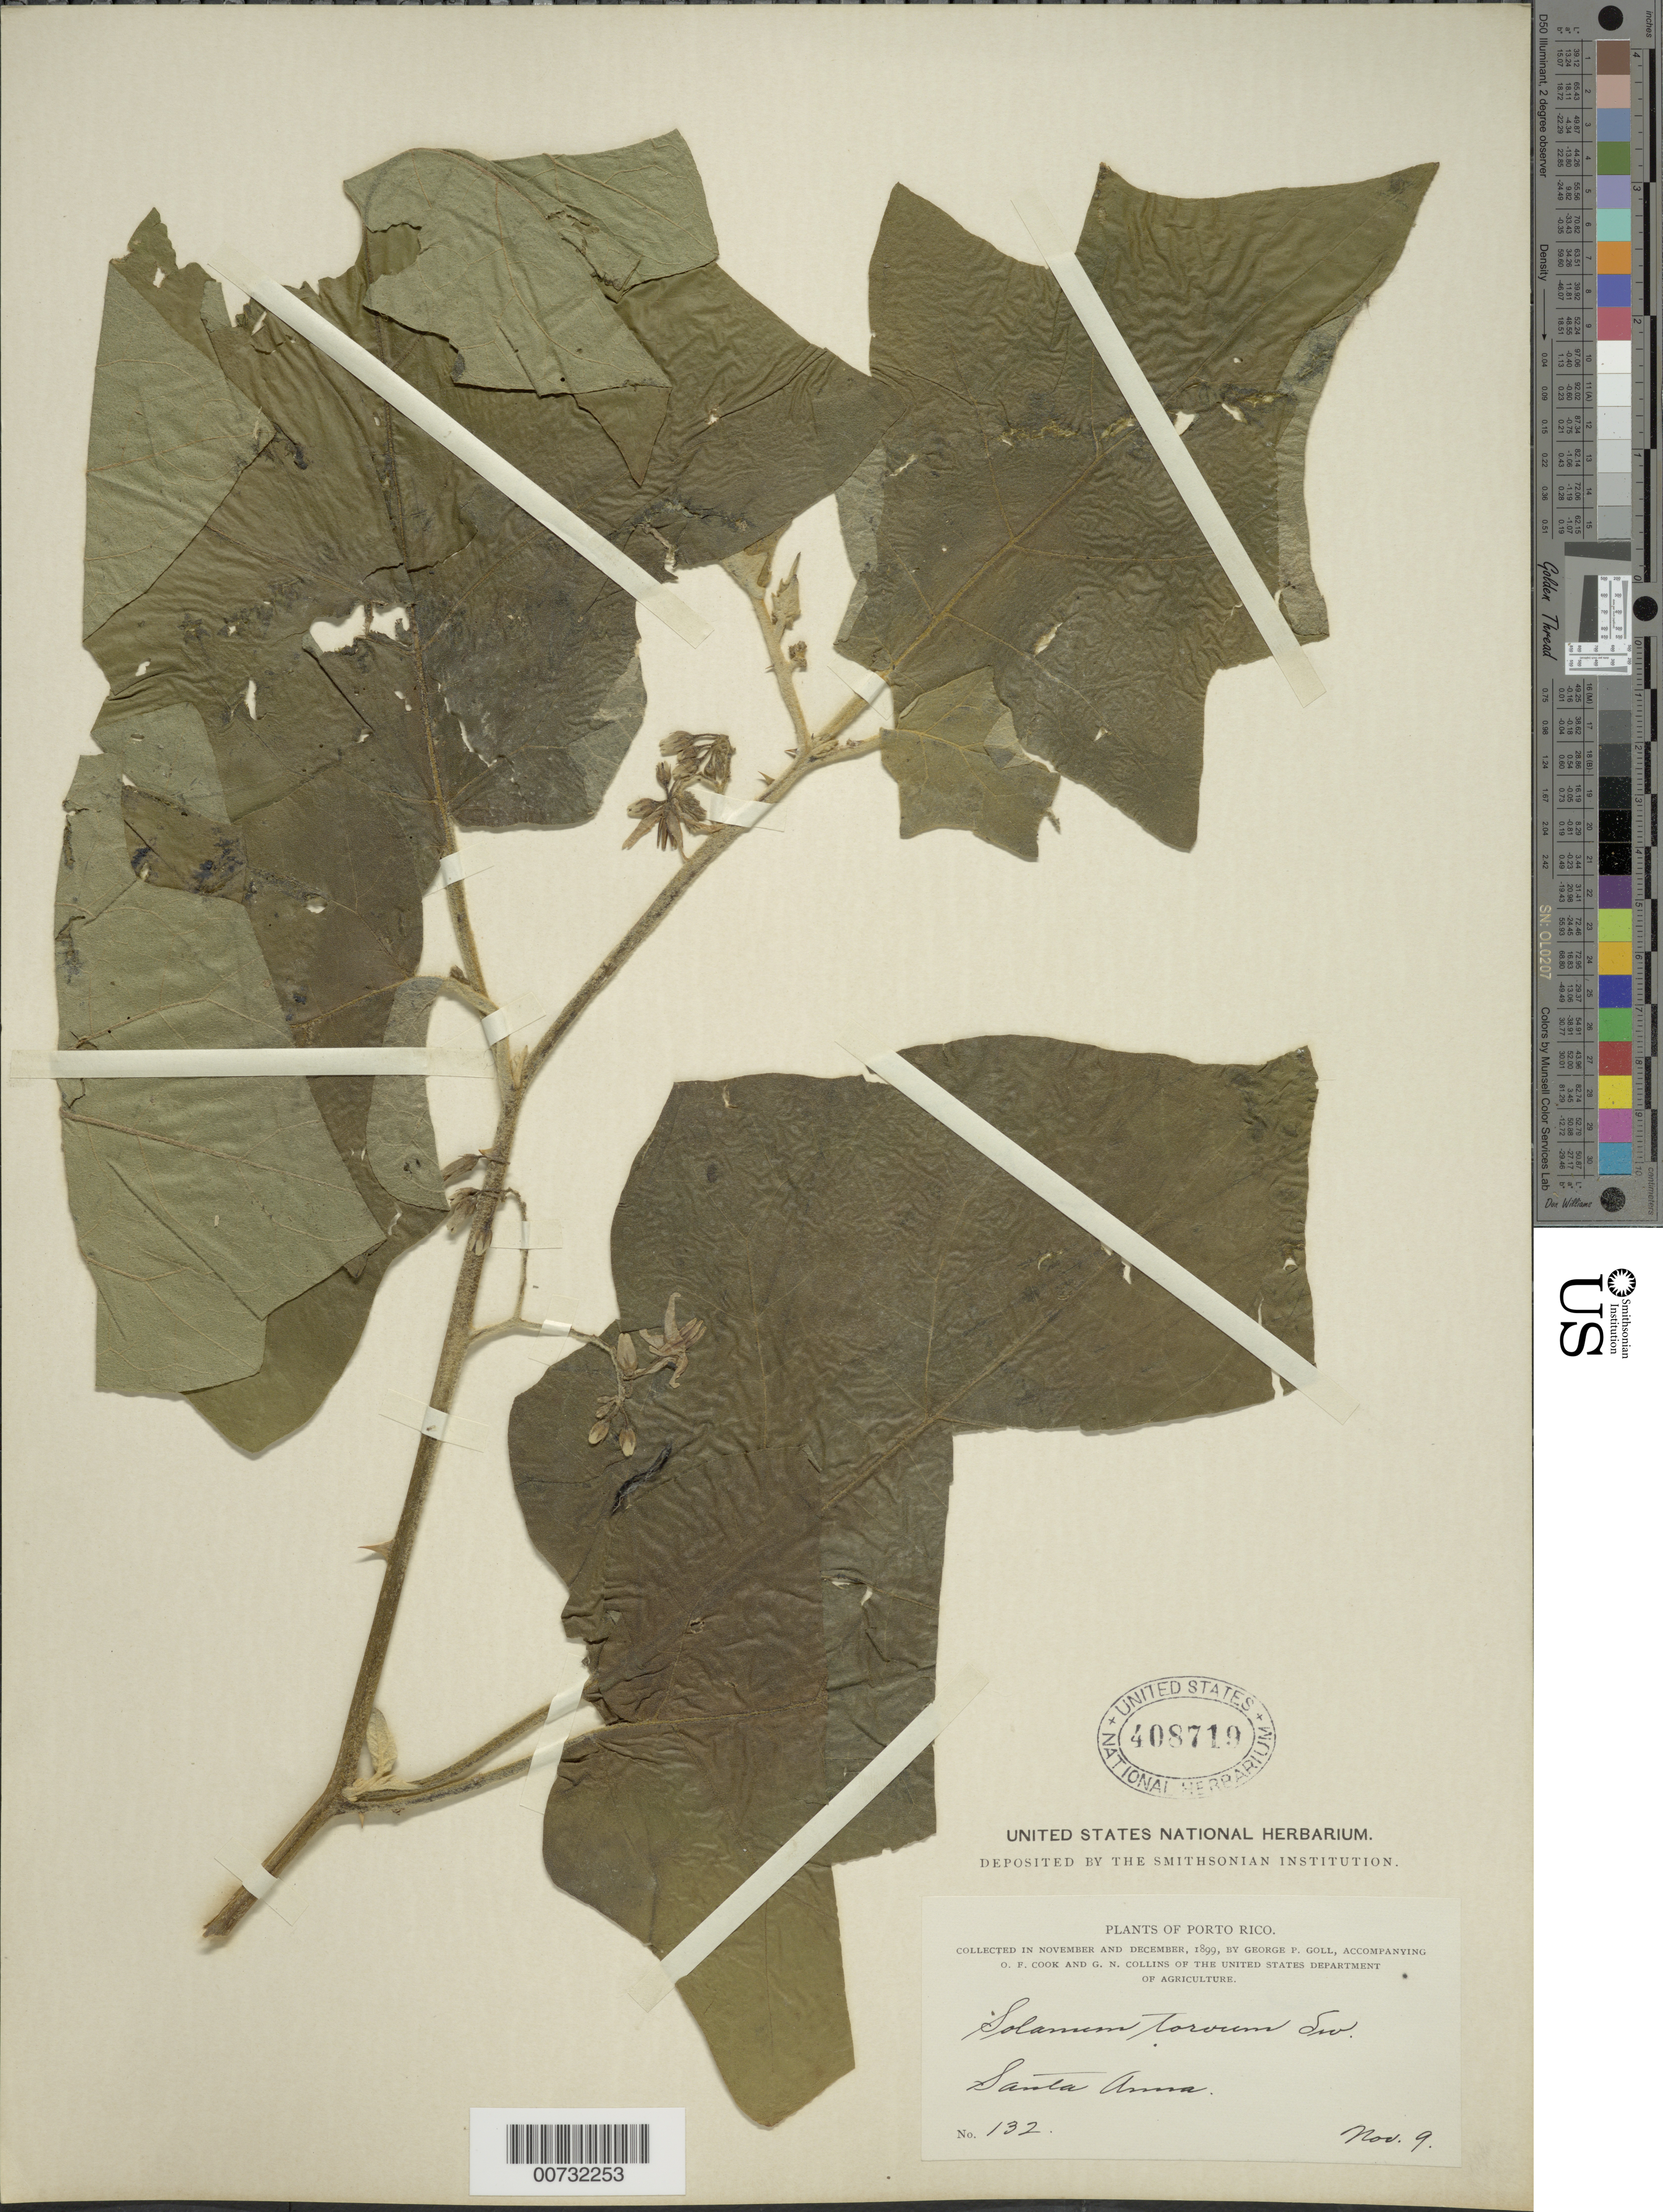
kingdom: Plantae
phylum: Tracheophyta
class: Magnoliopsida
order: Solanales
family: Solanaceae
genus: Solanum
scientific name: Solanum torvum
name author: Sw.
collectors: G. Goll, O. F. Cook & G. N. Collins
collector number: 132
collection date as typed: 09 Nov 1899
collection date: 1899-11-09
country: Puerto Rico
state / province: San Juan (?)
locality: Santa Anna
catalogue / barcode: US 408719